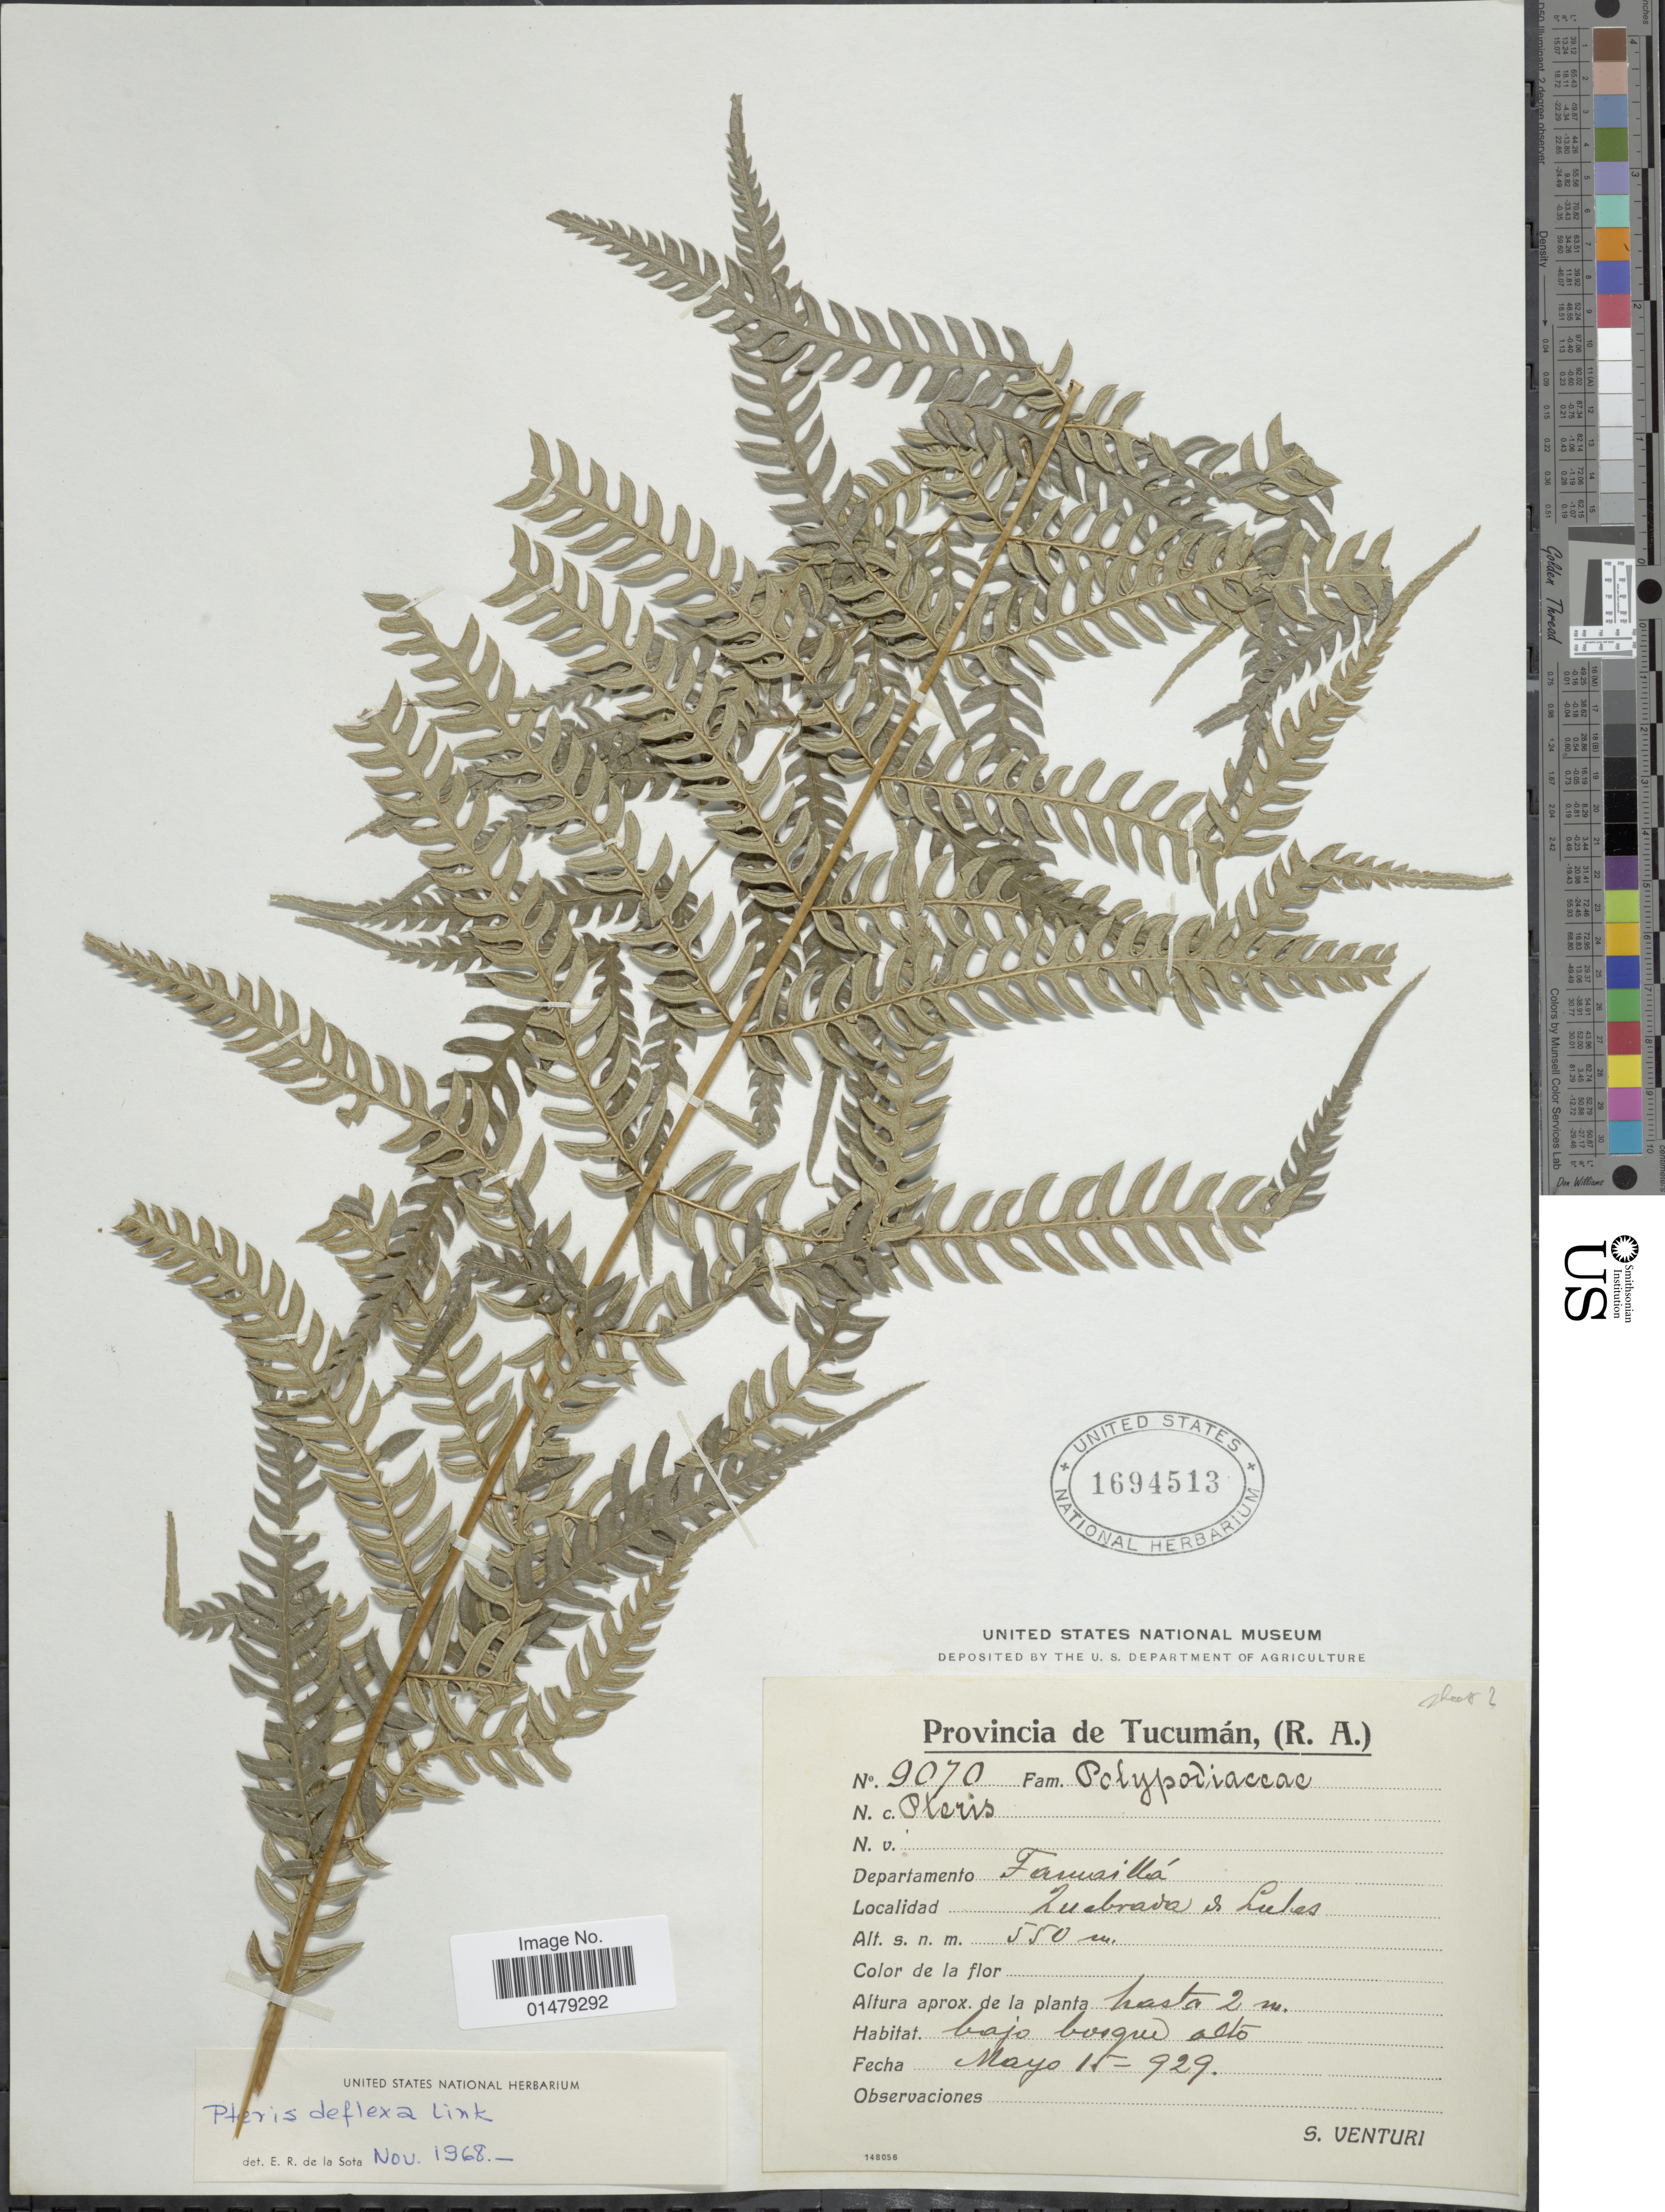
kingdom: Plantae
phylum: Tracheophyta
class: Polypodiopsida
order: Polypodiales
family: Pteridaceae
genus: Pteris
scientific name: Pteris deflexa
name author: Link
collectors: S. Venturi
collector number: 9070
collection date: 1929-05-15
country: Argentina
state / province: Tucuman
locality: Provincia de Tucuman, (R. A.). Departamento Famailla. Quebrada de Lules.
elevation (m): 550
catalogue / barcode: US 1694513